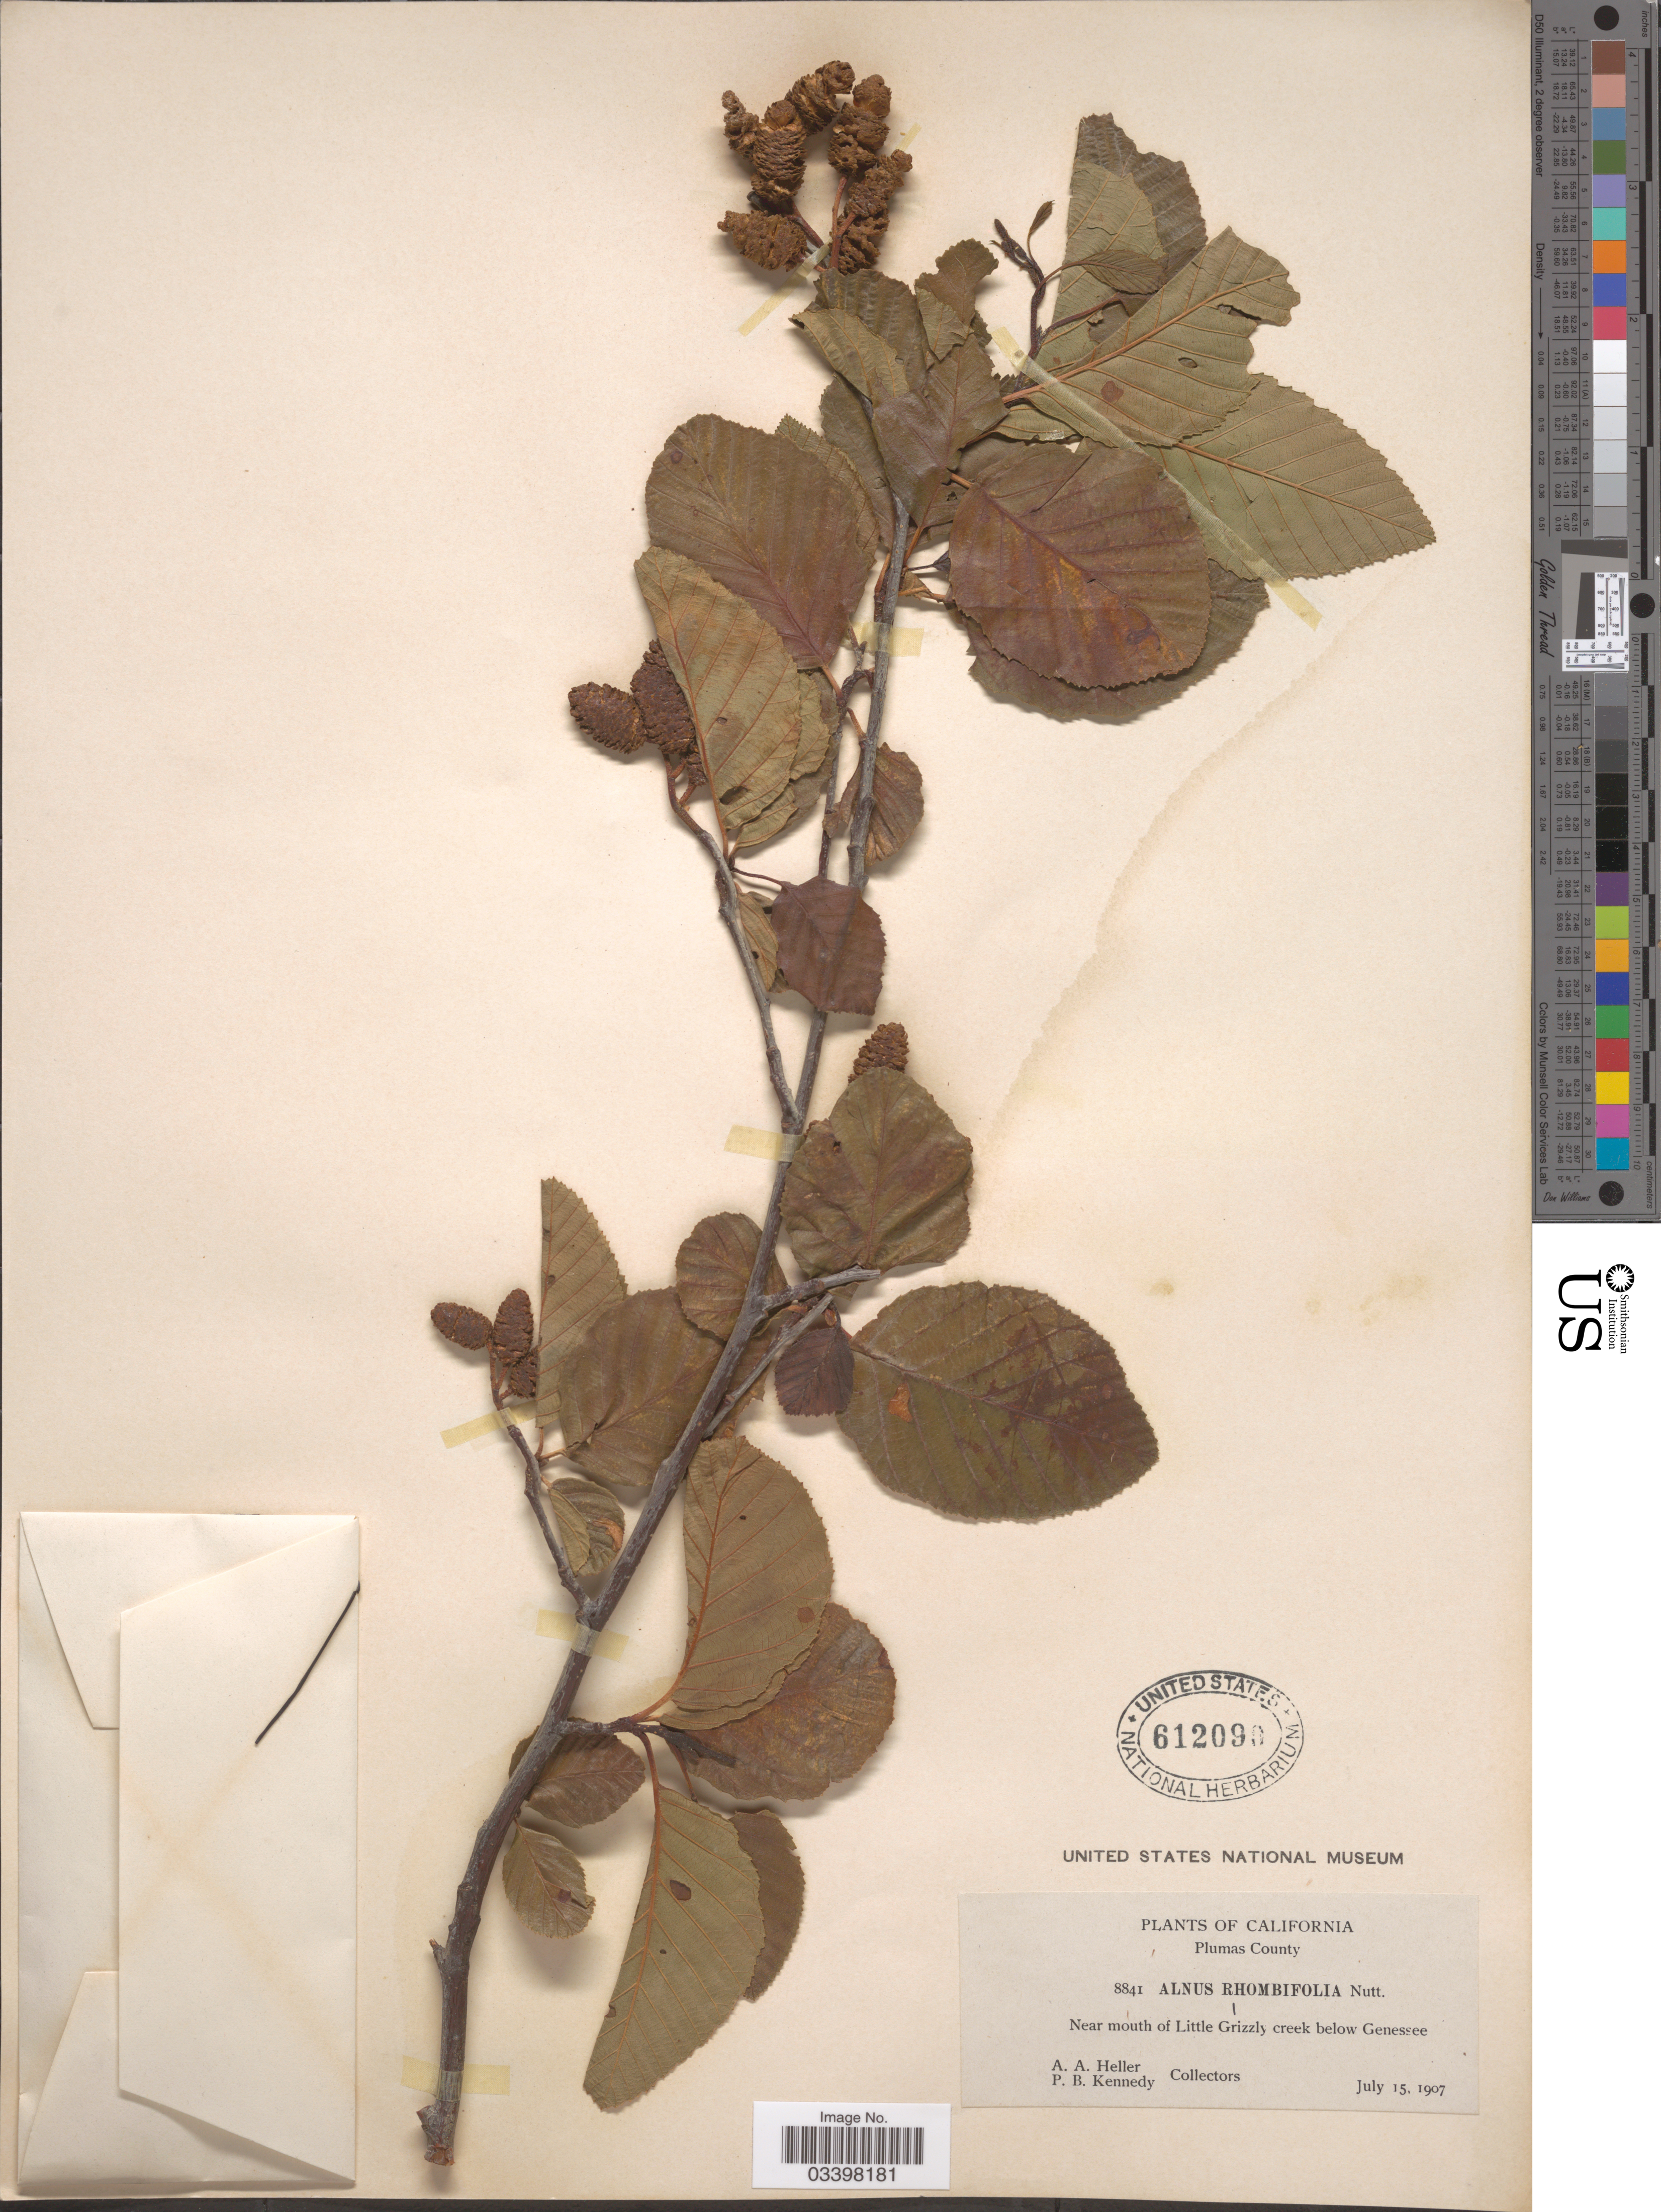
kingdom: Plantae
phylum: Tracheophyta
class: Magnoliopsida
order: Fagales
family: Betulaceae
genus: Alnus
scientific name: Alnus rhombifolia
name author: Nutt.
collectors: A. A. Heller & P. B. Kennedy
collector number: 8841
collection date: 1907-07-15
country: United States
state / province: California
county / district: Plumas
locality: Plumas County. Near mouth of Little Grizzly creek below Genessee.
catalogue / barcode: US 612090